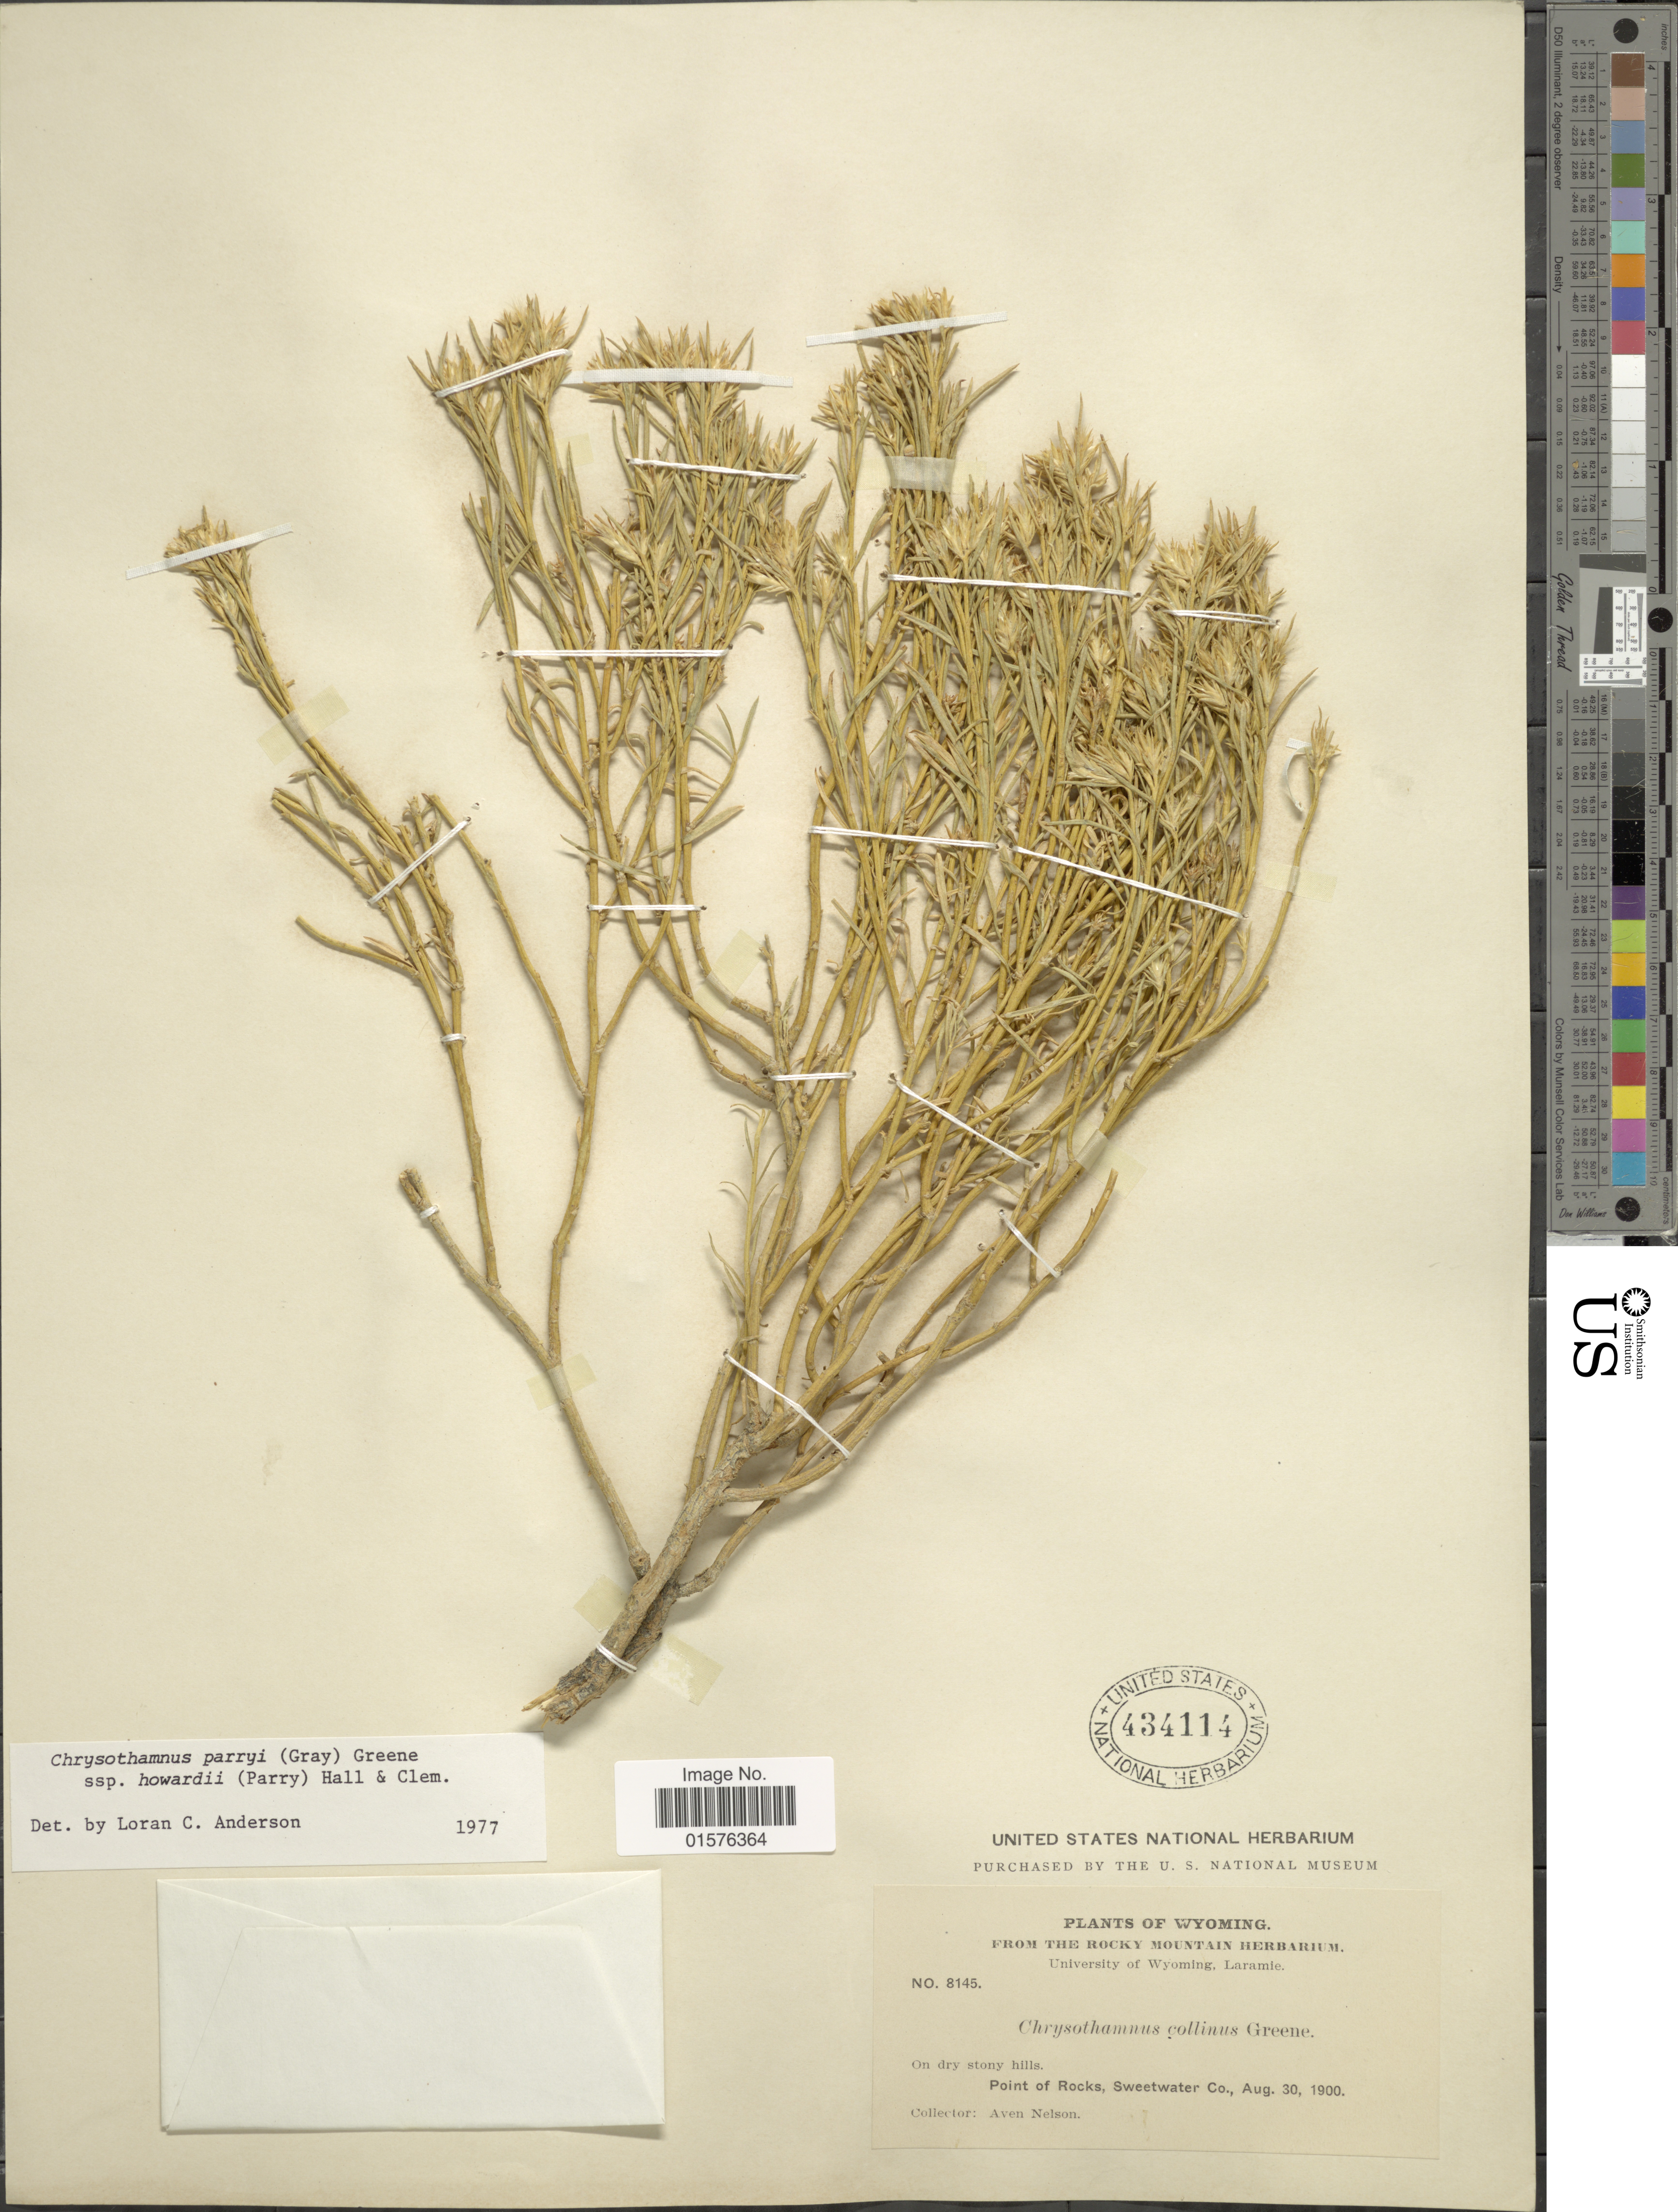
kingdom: Plantae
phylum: Tracheophyta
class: Magnoliopsida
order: Asterales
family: Asteraceae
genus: Ericameria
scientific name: Ericameria parryi var. howardii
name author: (A. Gray) G.L. Nesom & G.I. Baird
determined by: Urbatsch, Lowell E., Curator (LSU), Louisiana State University (UNITED STATES)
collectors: A. Nelson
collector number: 8145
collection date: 1900-08-30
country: United States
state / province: Wyoming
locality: Point of Rocks, Sweetwater Co.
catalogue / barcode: US 434114